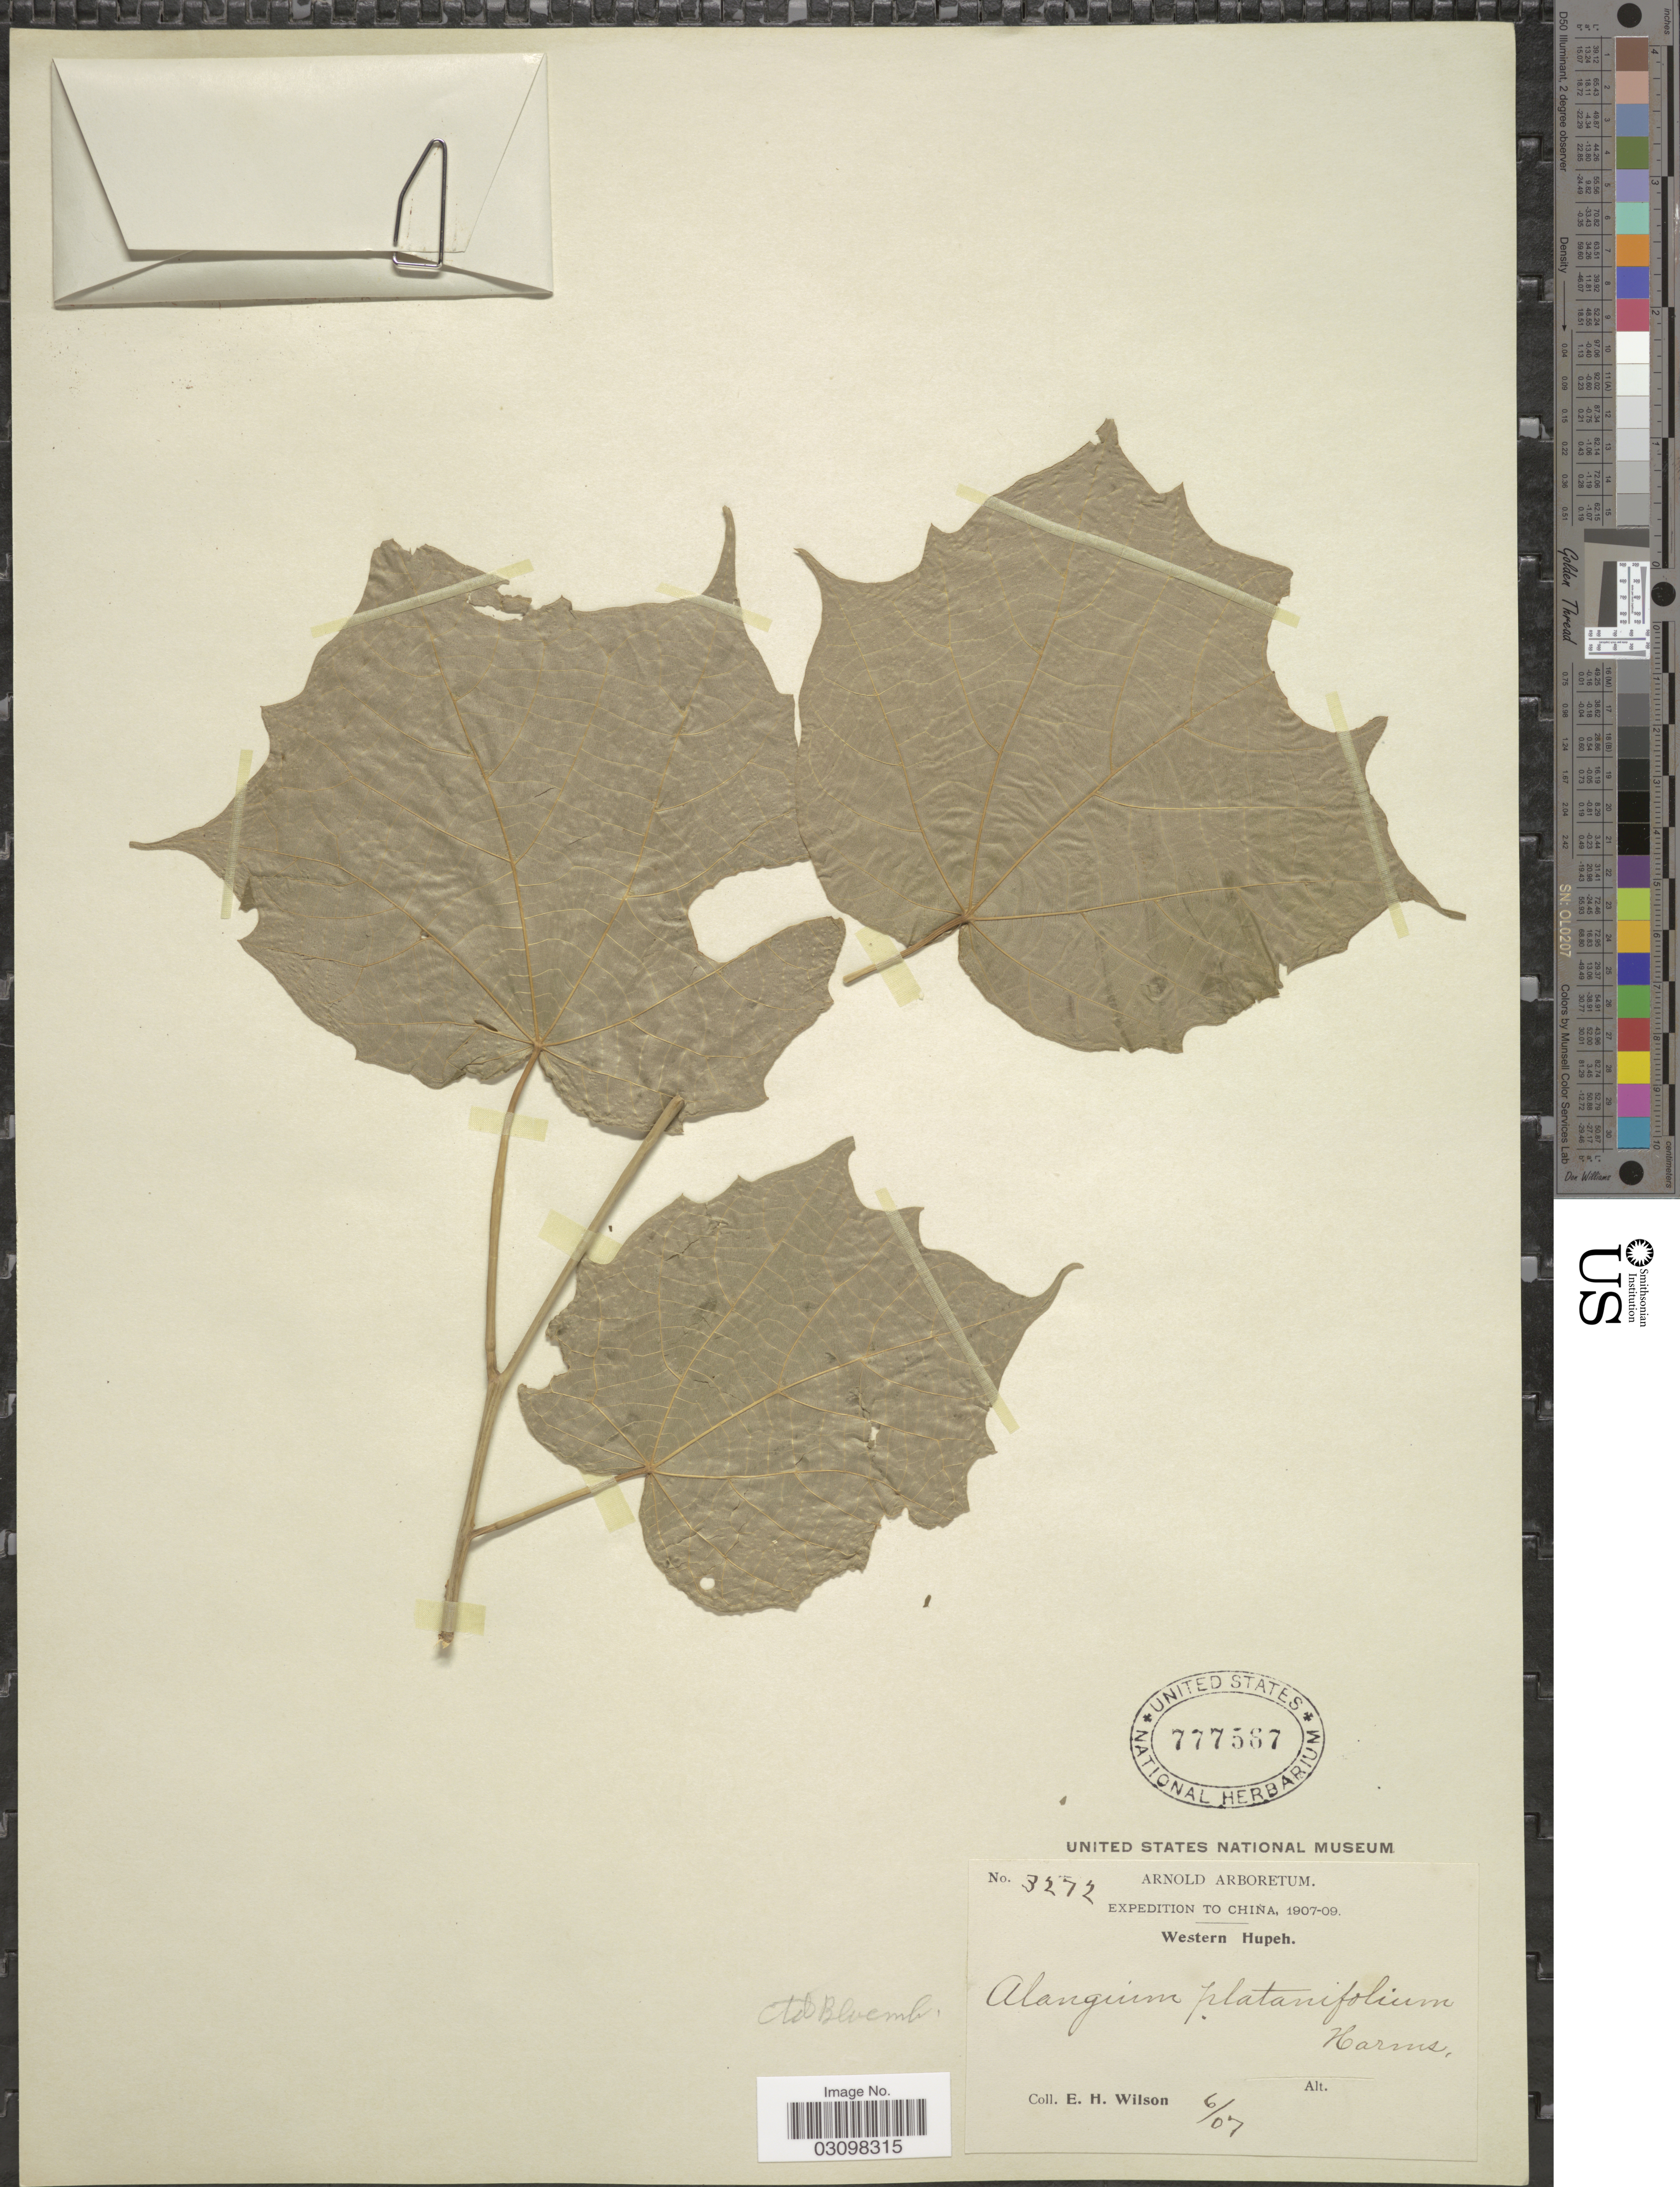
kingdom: Plantae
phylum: Tracheophyta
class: Magnoliopsida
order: Cornales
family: Cornaceae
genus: Alangium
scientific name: Alangium platanifolium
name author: (Siebold & Zucc.) Harms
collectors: E. Wilson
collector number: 3272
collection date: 1907-06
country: China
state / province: Hubei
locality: Western Hupeh.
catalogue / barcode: US 777567